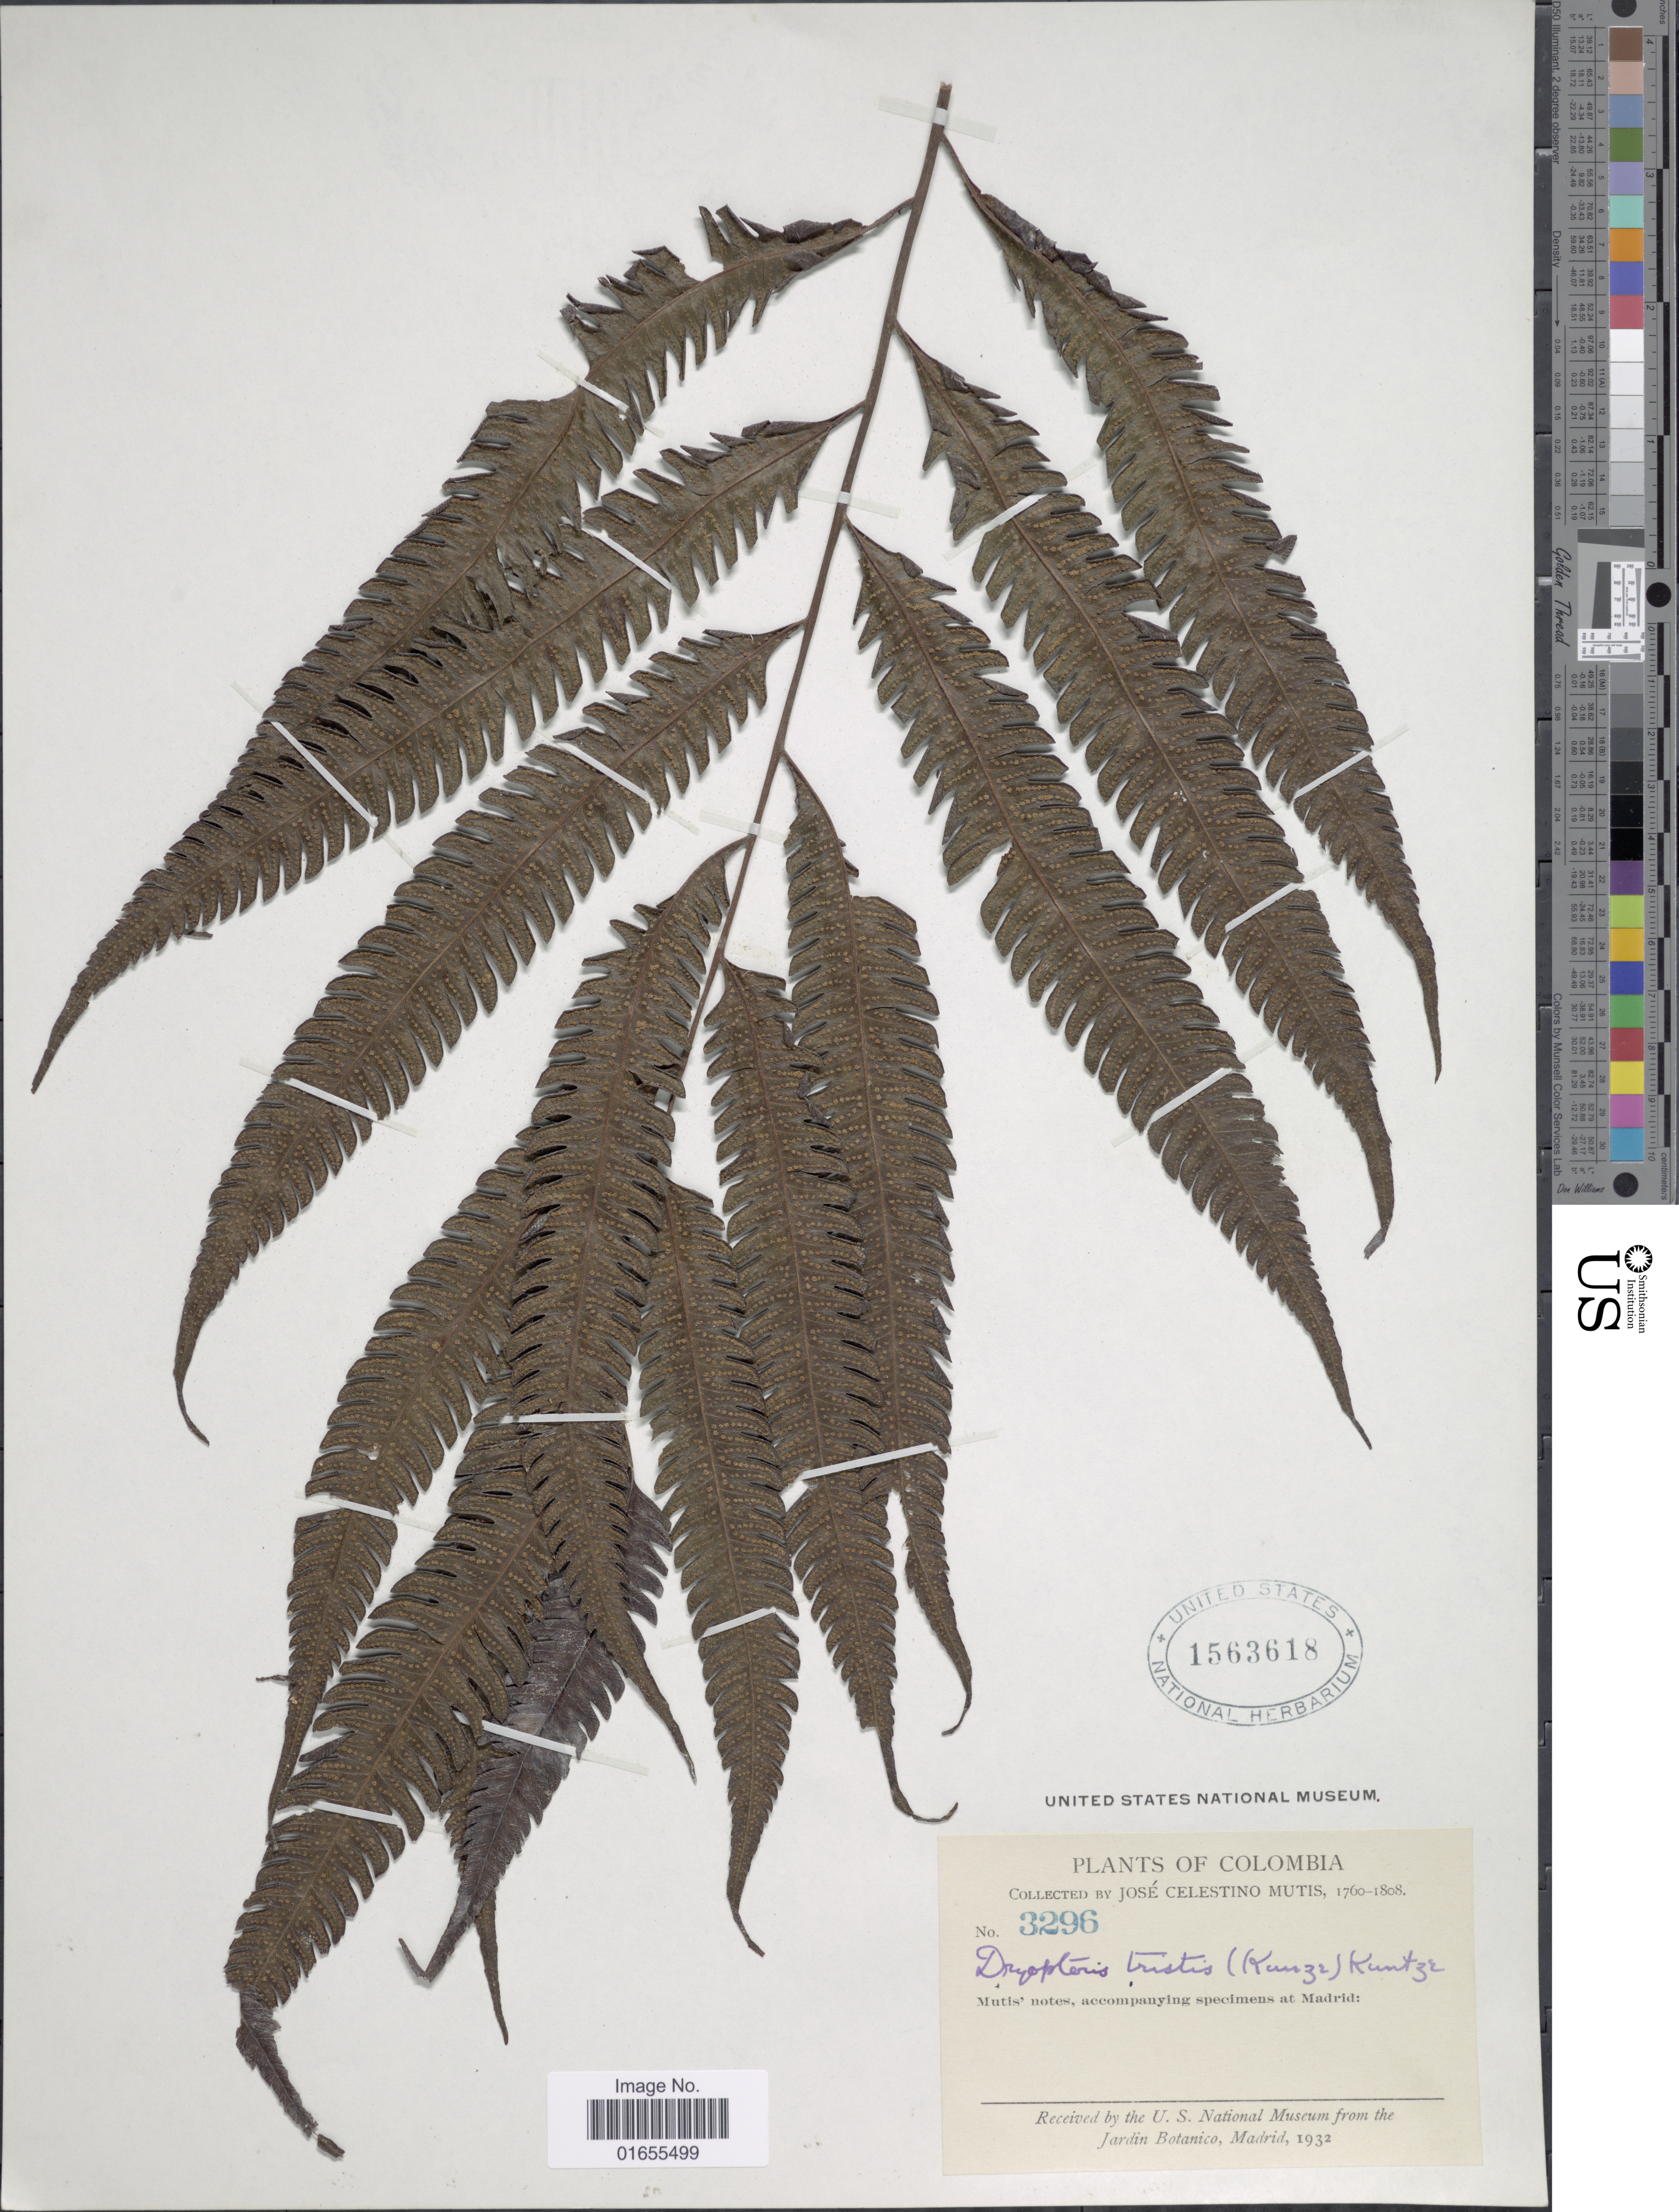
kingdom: Plantae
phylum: Tracheophyta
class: Polypodiopsida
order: Polypodiales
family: Thelypteridaceae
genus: Goniopteris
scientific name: Goniopteris minor (C. Chr.) comb. nov., ined 2015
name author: (C. Chr.)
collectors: J. C. B. Mutis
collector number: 3296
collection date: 1760/1808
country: Colombia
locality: Mutis'notes, accompanying specimens at Madrid:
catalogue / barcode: US 1563618